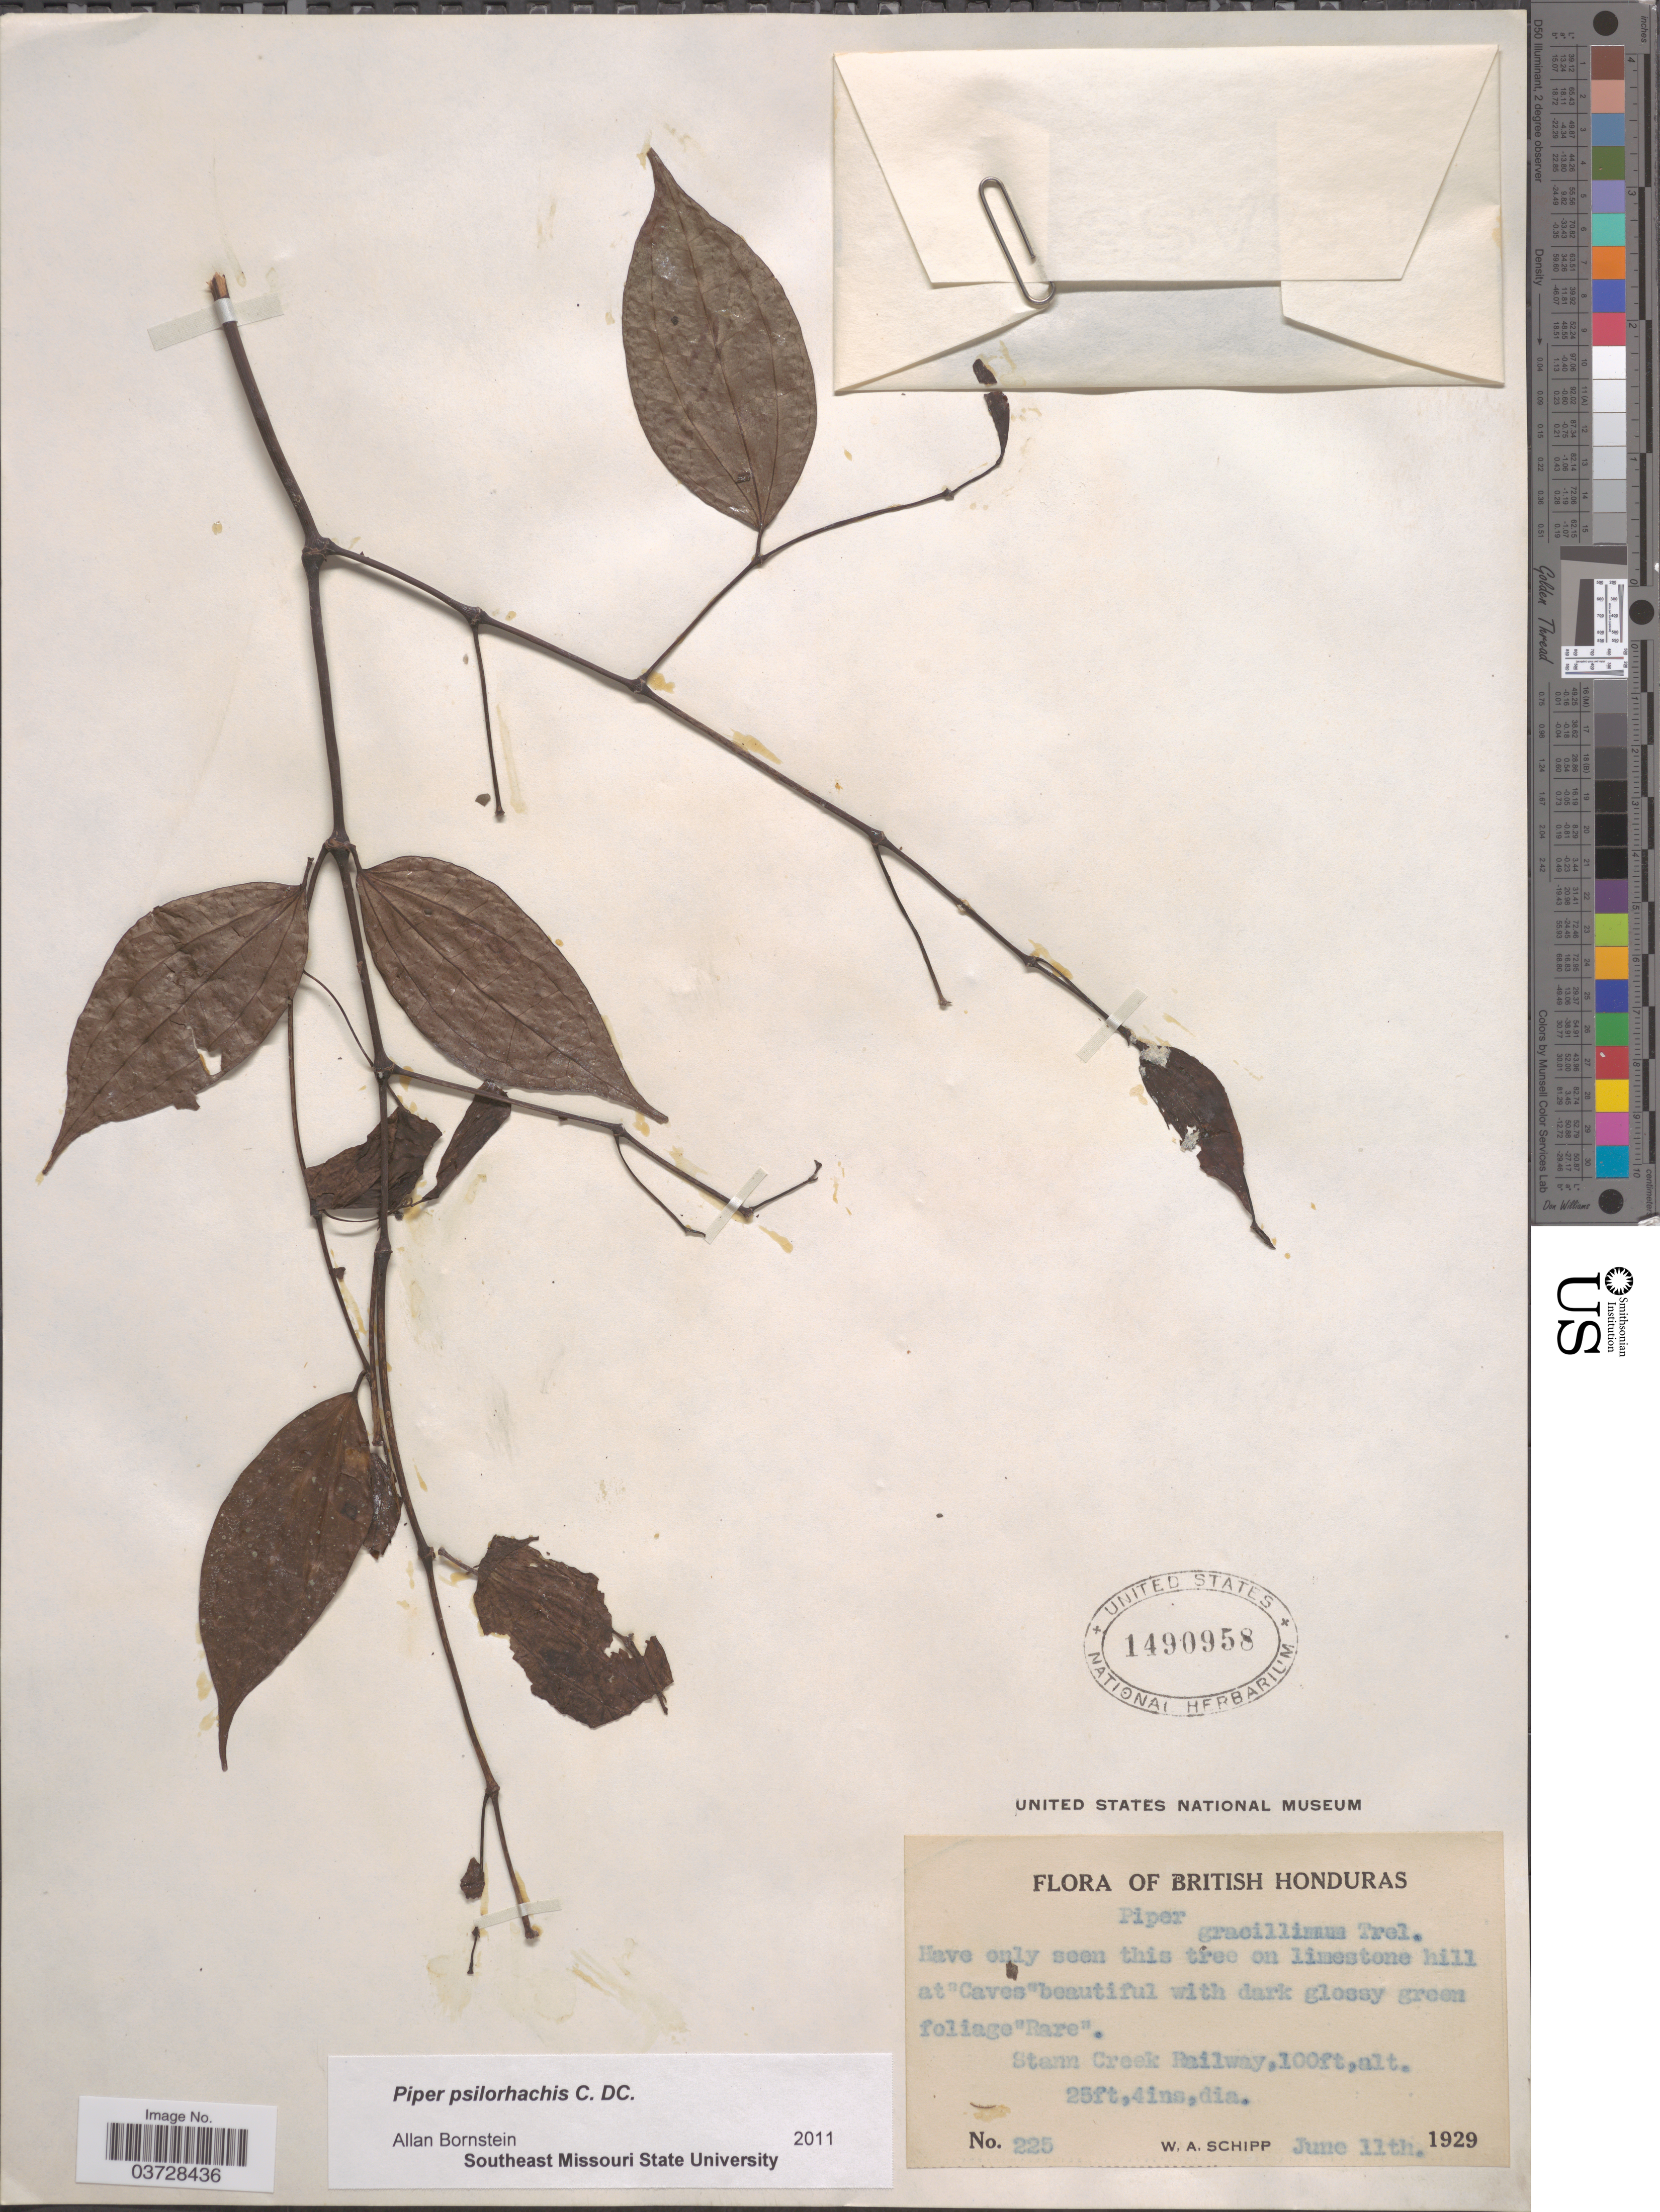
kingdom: Plantae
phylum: Tracheophyta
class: Magnoliopsida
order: Piperales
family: Piperaceae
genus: Piper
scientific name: Piper psilorhachis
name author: C. DC.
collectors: W. Schipp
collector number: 225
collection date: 1929-06-11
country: Belize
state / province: Stann Creek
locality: British Honduras. Stann Creek Railway.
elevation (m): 30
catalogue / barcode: US 1490958